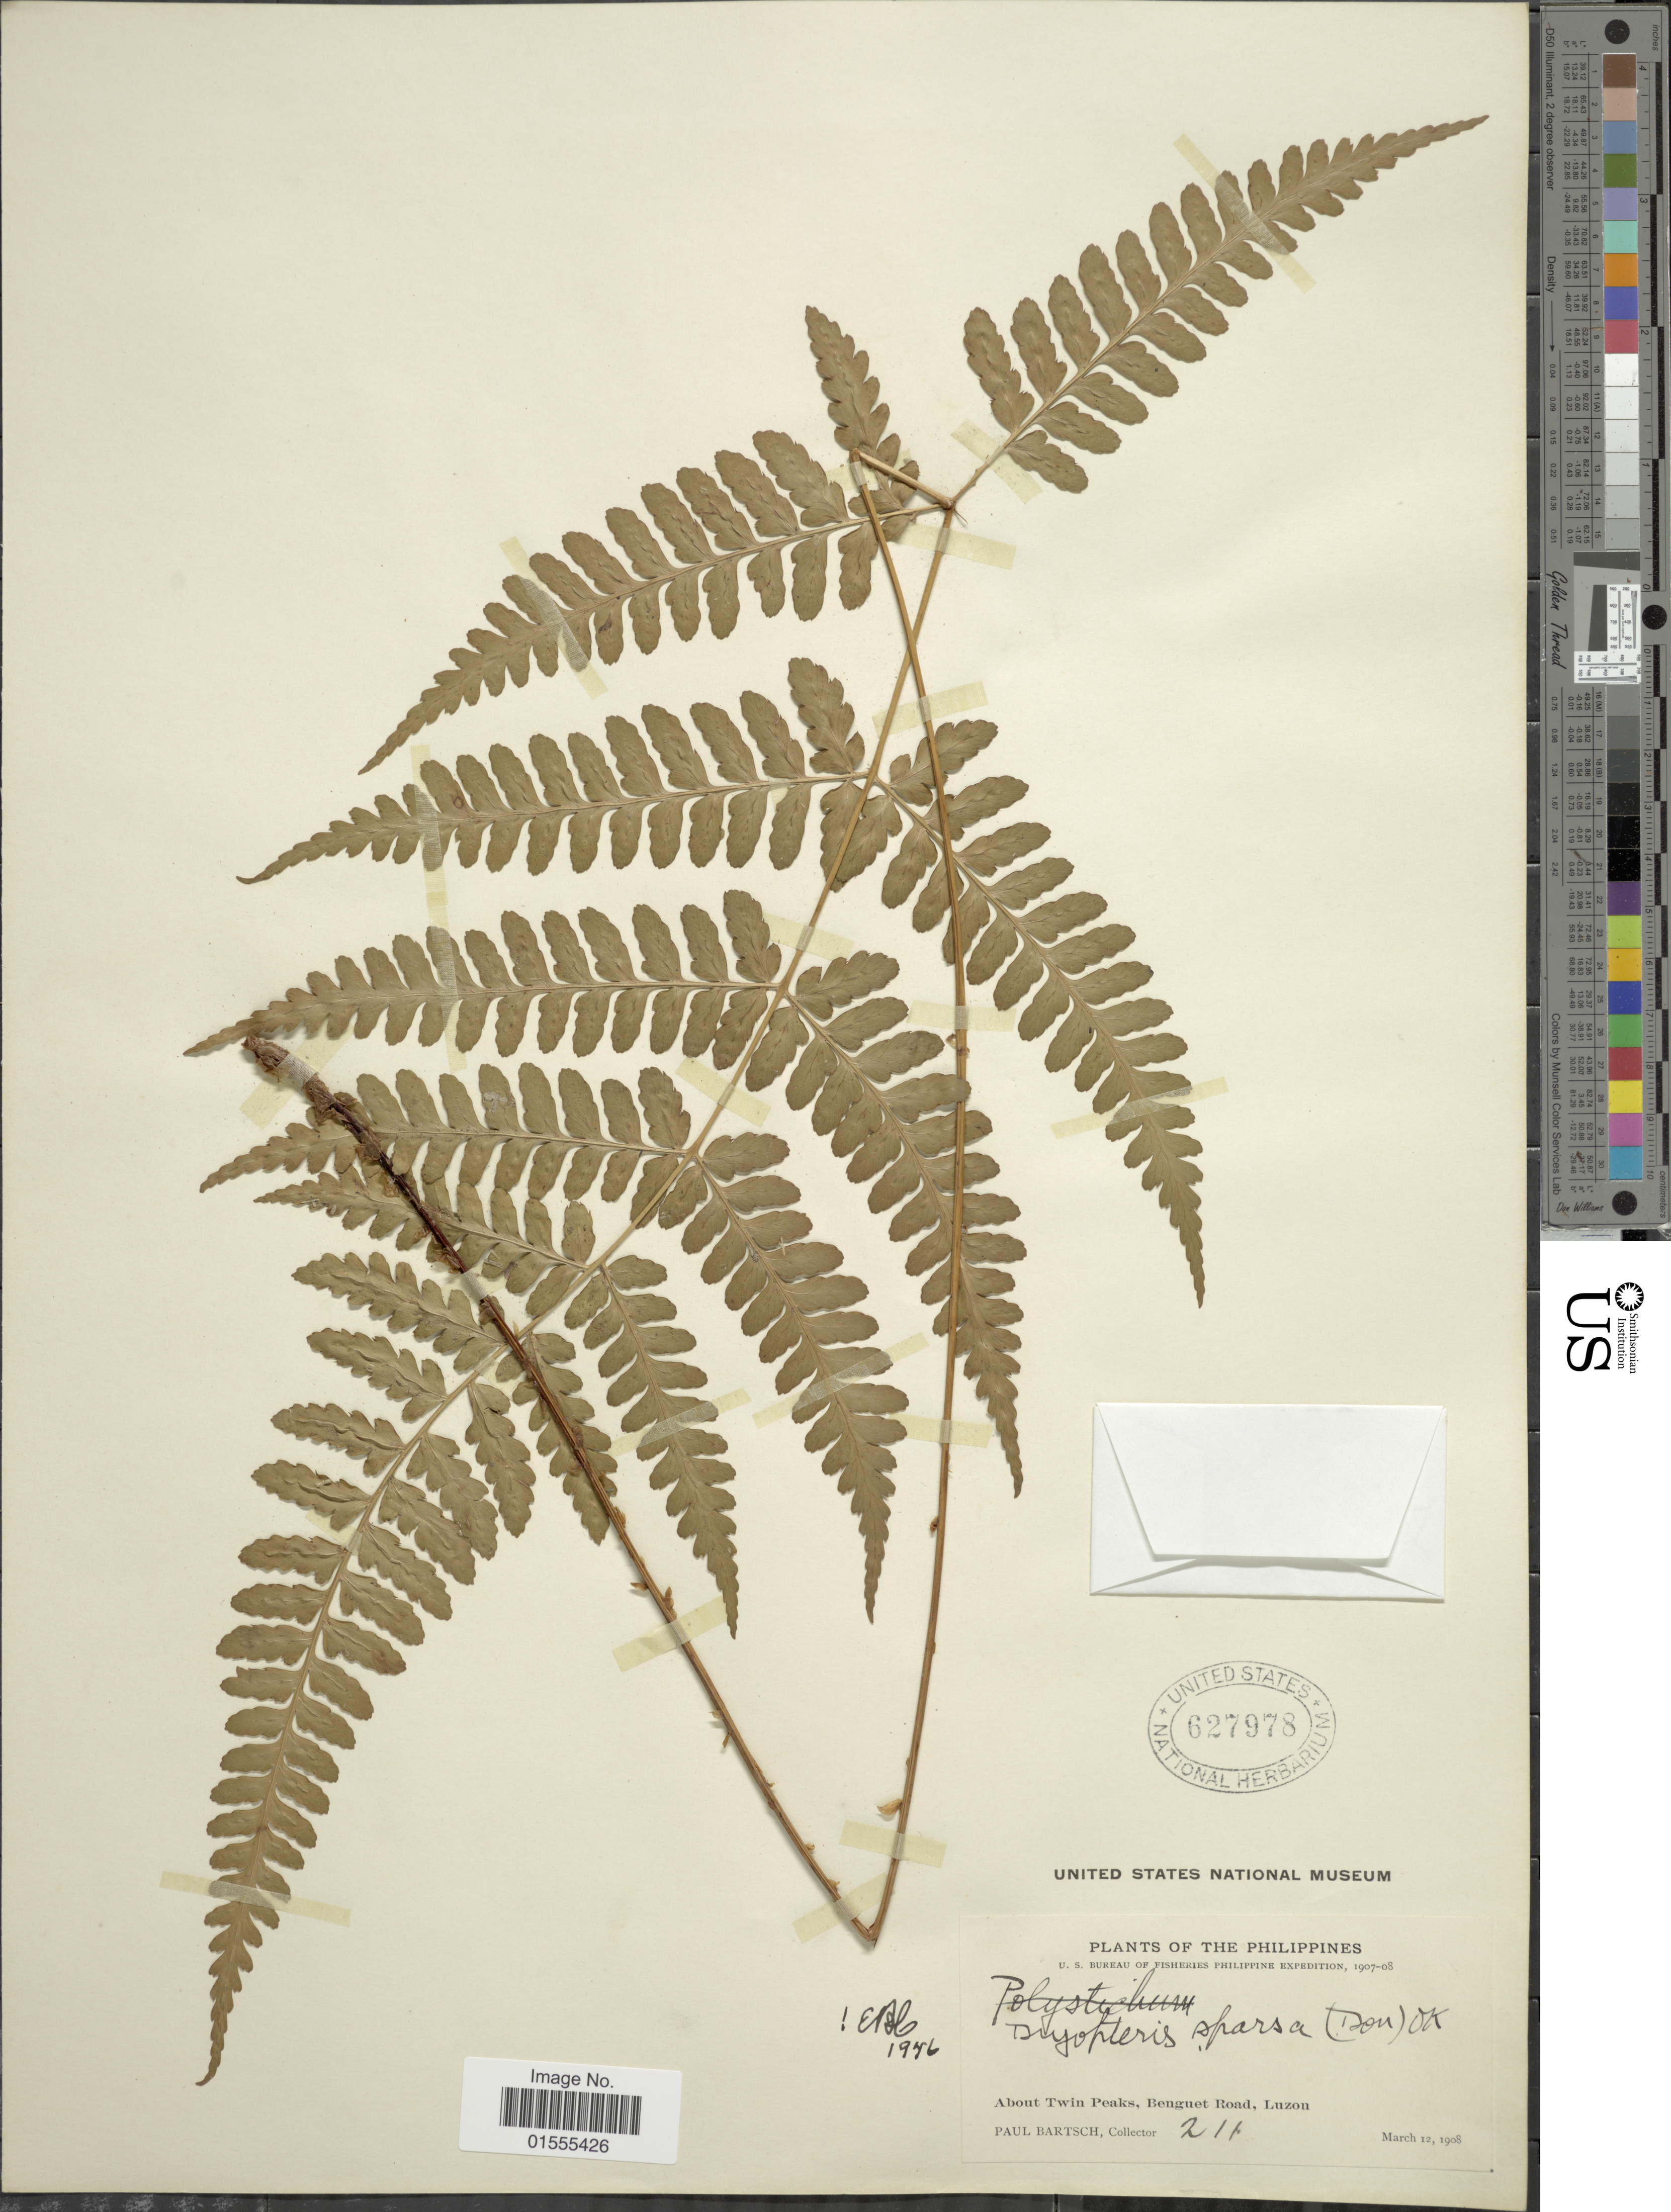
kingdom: Plantae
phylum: Tracheophyta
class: Polypodiopsida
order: Polypodiales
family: Dryopteridaceae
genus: Dryopteris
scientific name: Dryopteris sparsa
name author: (D. Don) Kuntze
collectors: P. Bartsch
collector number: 211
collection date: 1908-03-12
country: Philippines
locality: About Twin Praks, Benguet Road, Luzon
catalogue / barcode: US 627978